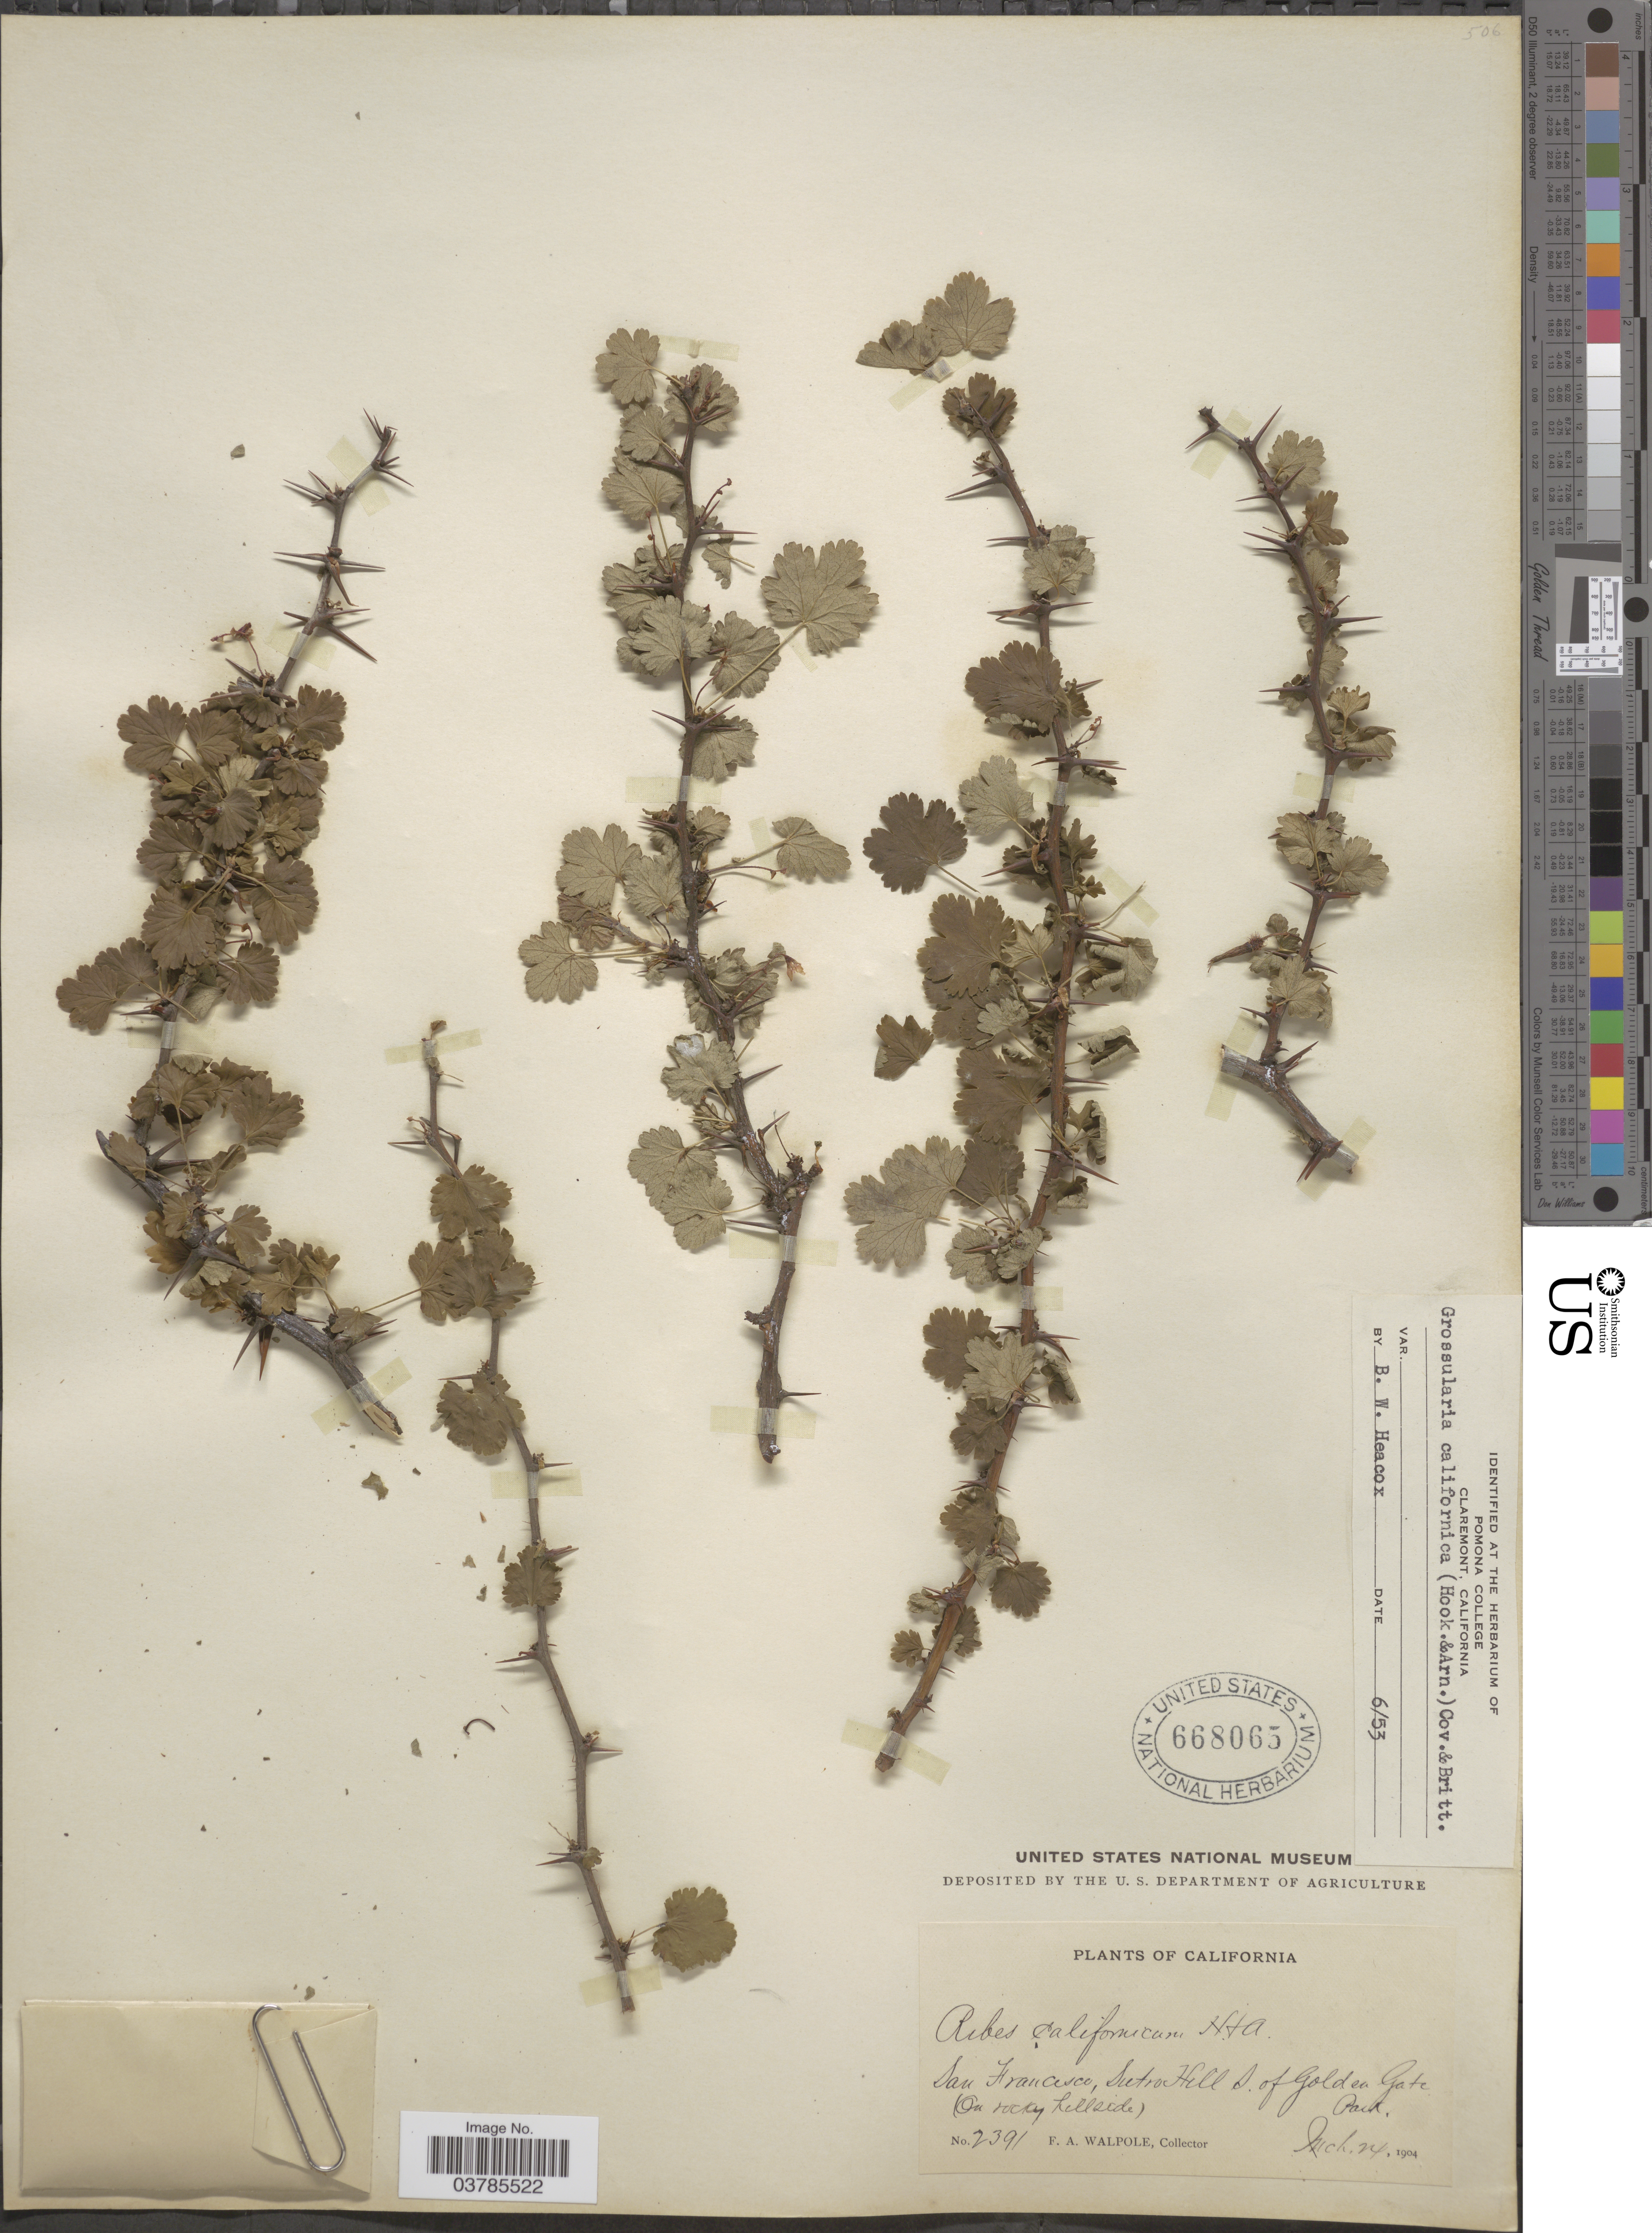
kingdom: Plantae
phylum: Tracheophyta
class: Magnoliopsida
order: Saxifragales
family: Grossulariaceae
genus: Ribes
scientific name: Ribes californicum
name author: Hook. & Arn.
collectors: F. Walpole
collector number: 2391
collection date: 1904-03-24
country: United States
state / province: California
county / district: San Francisco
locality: San Francisco, Sutro Hill S. of Golden Gate Park.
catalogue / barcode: US 668065